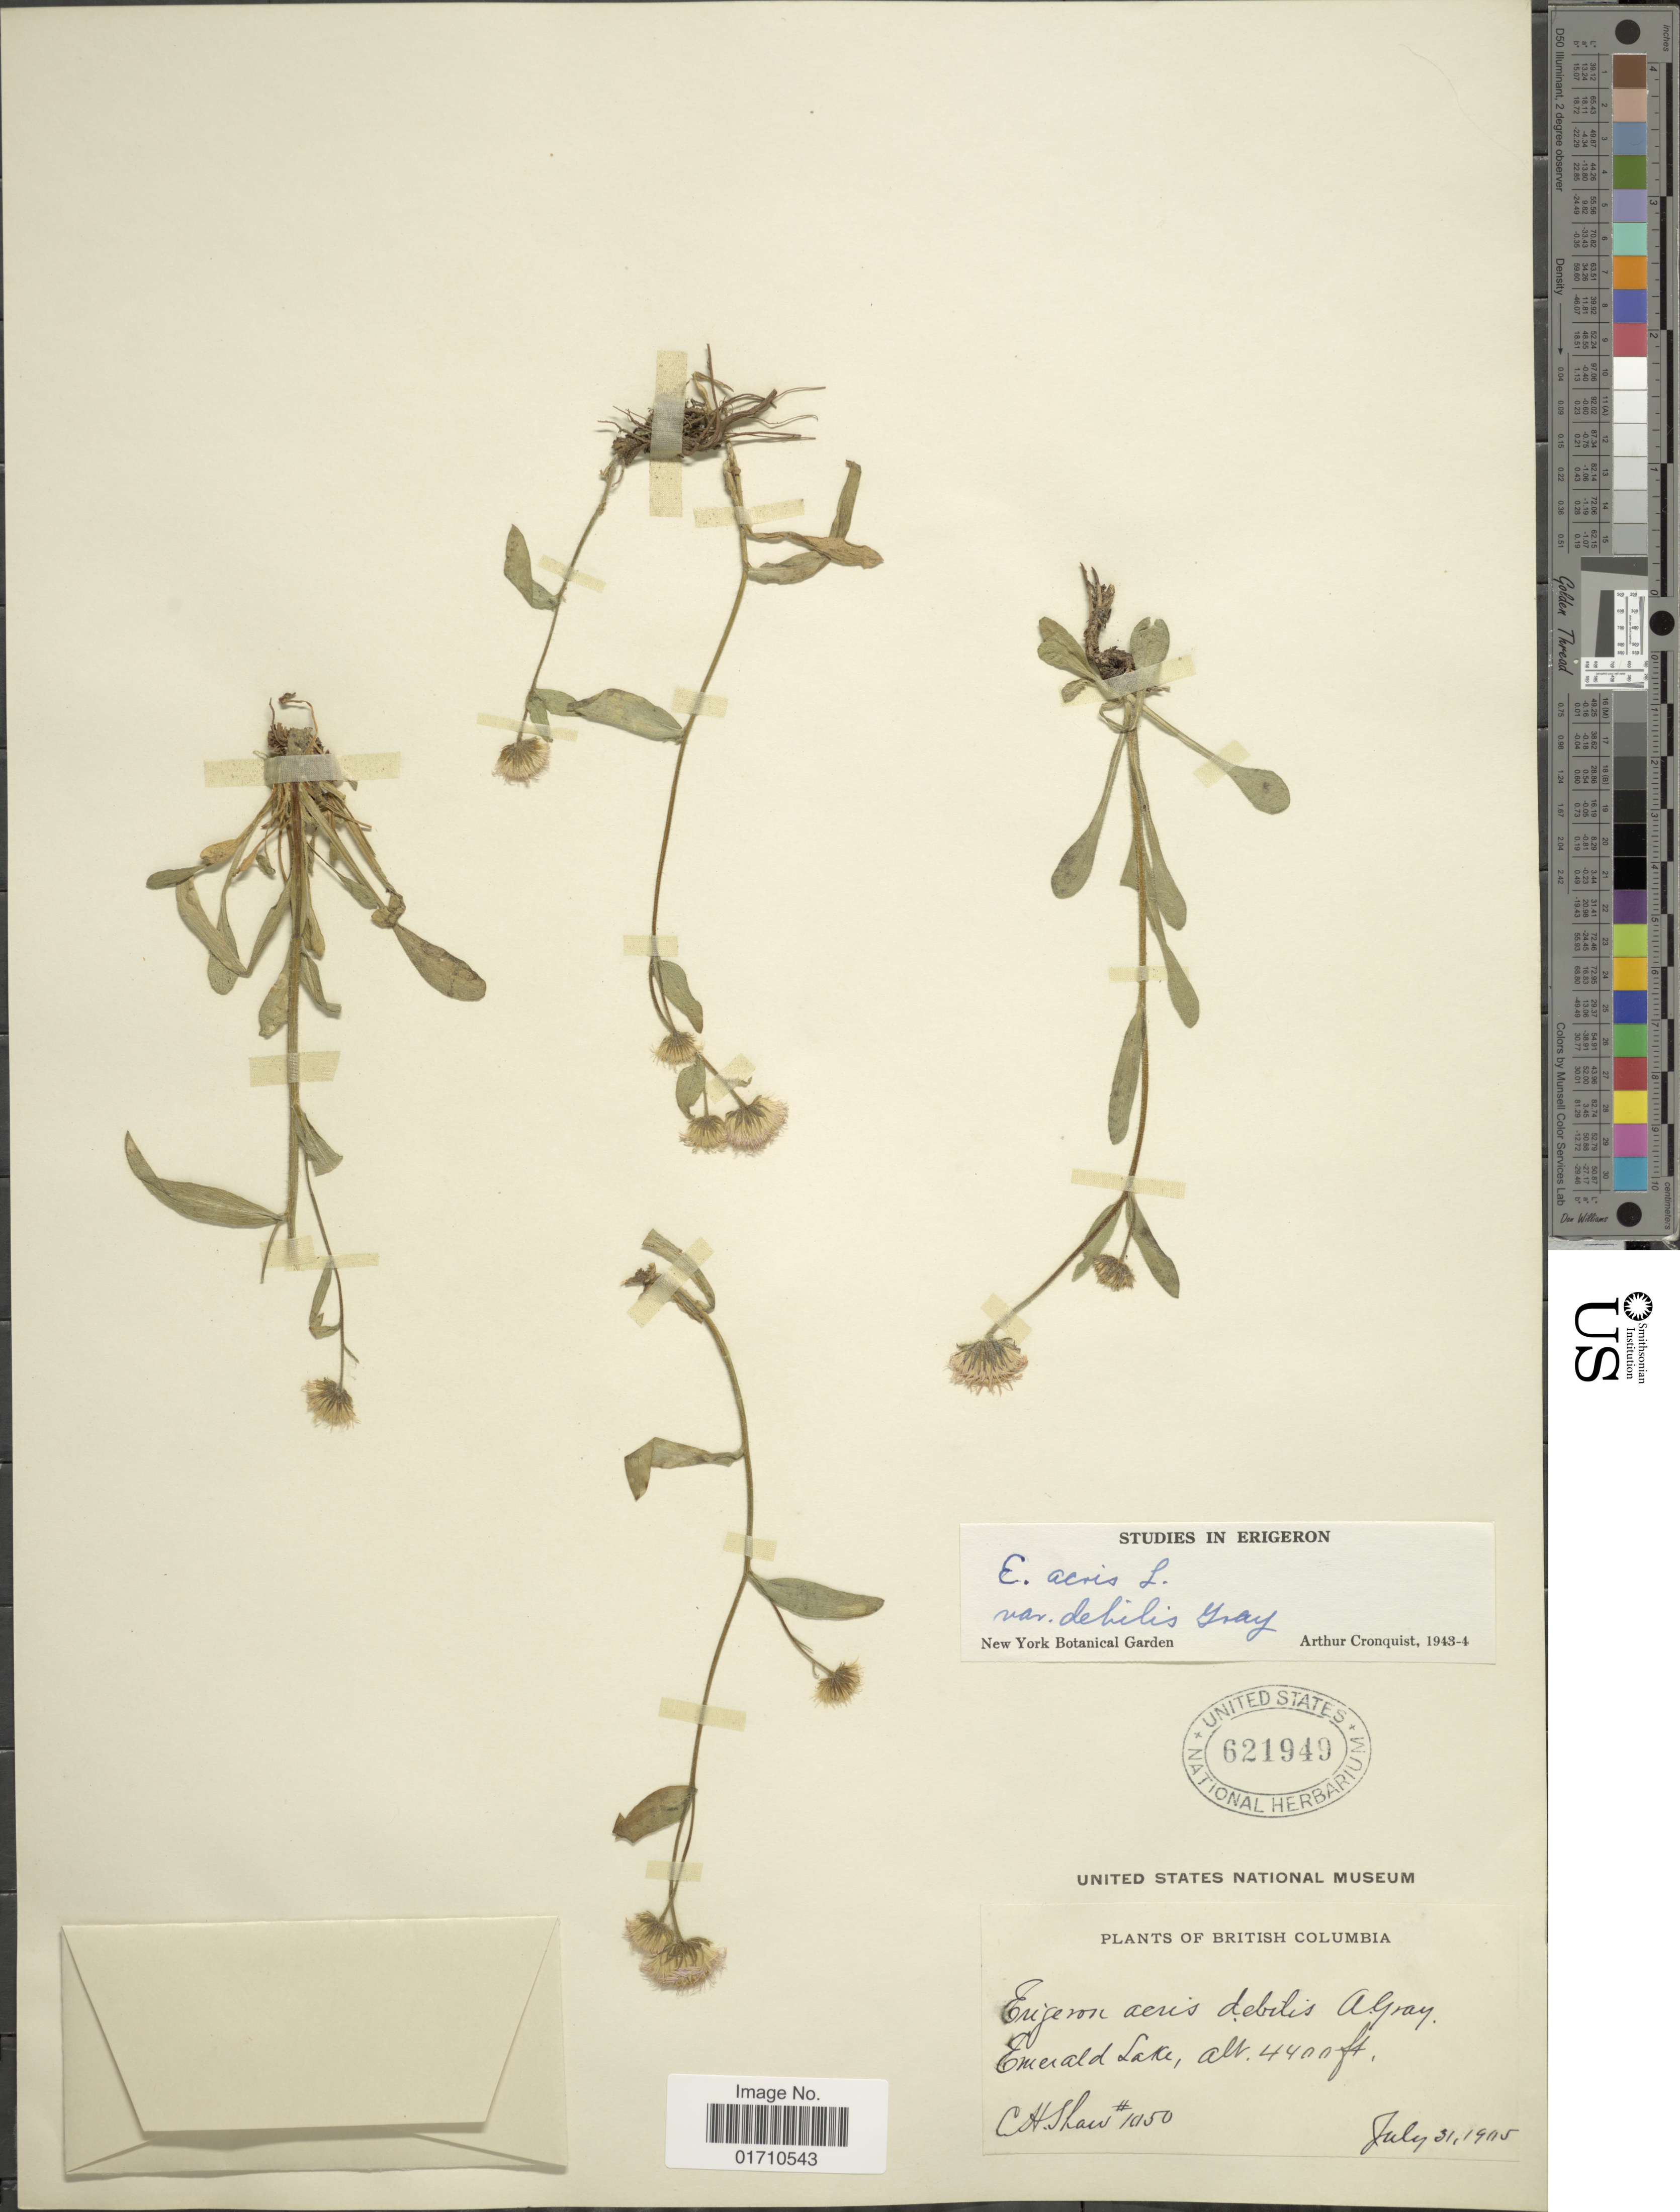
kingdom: Plantae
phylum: Tracheophyta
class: Magnoliopsida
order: Asterales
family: Asteraceae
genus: Erigeron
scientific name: Erigeron acris var. debilis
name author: A. Gray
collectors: C. H. Shaw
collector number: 1050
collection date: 1905-07-31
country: Canada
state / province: British Columbia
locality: Emerald Lake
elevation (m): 1341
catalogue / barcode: US 621949